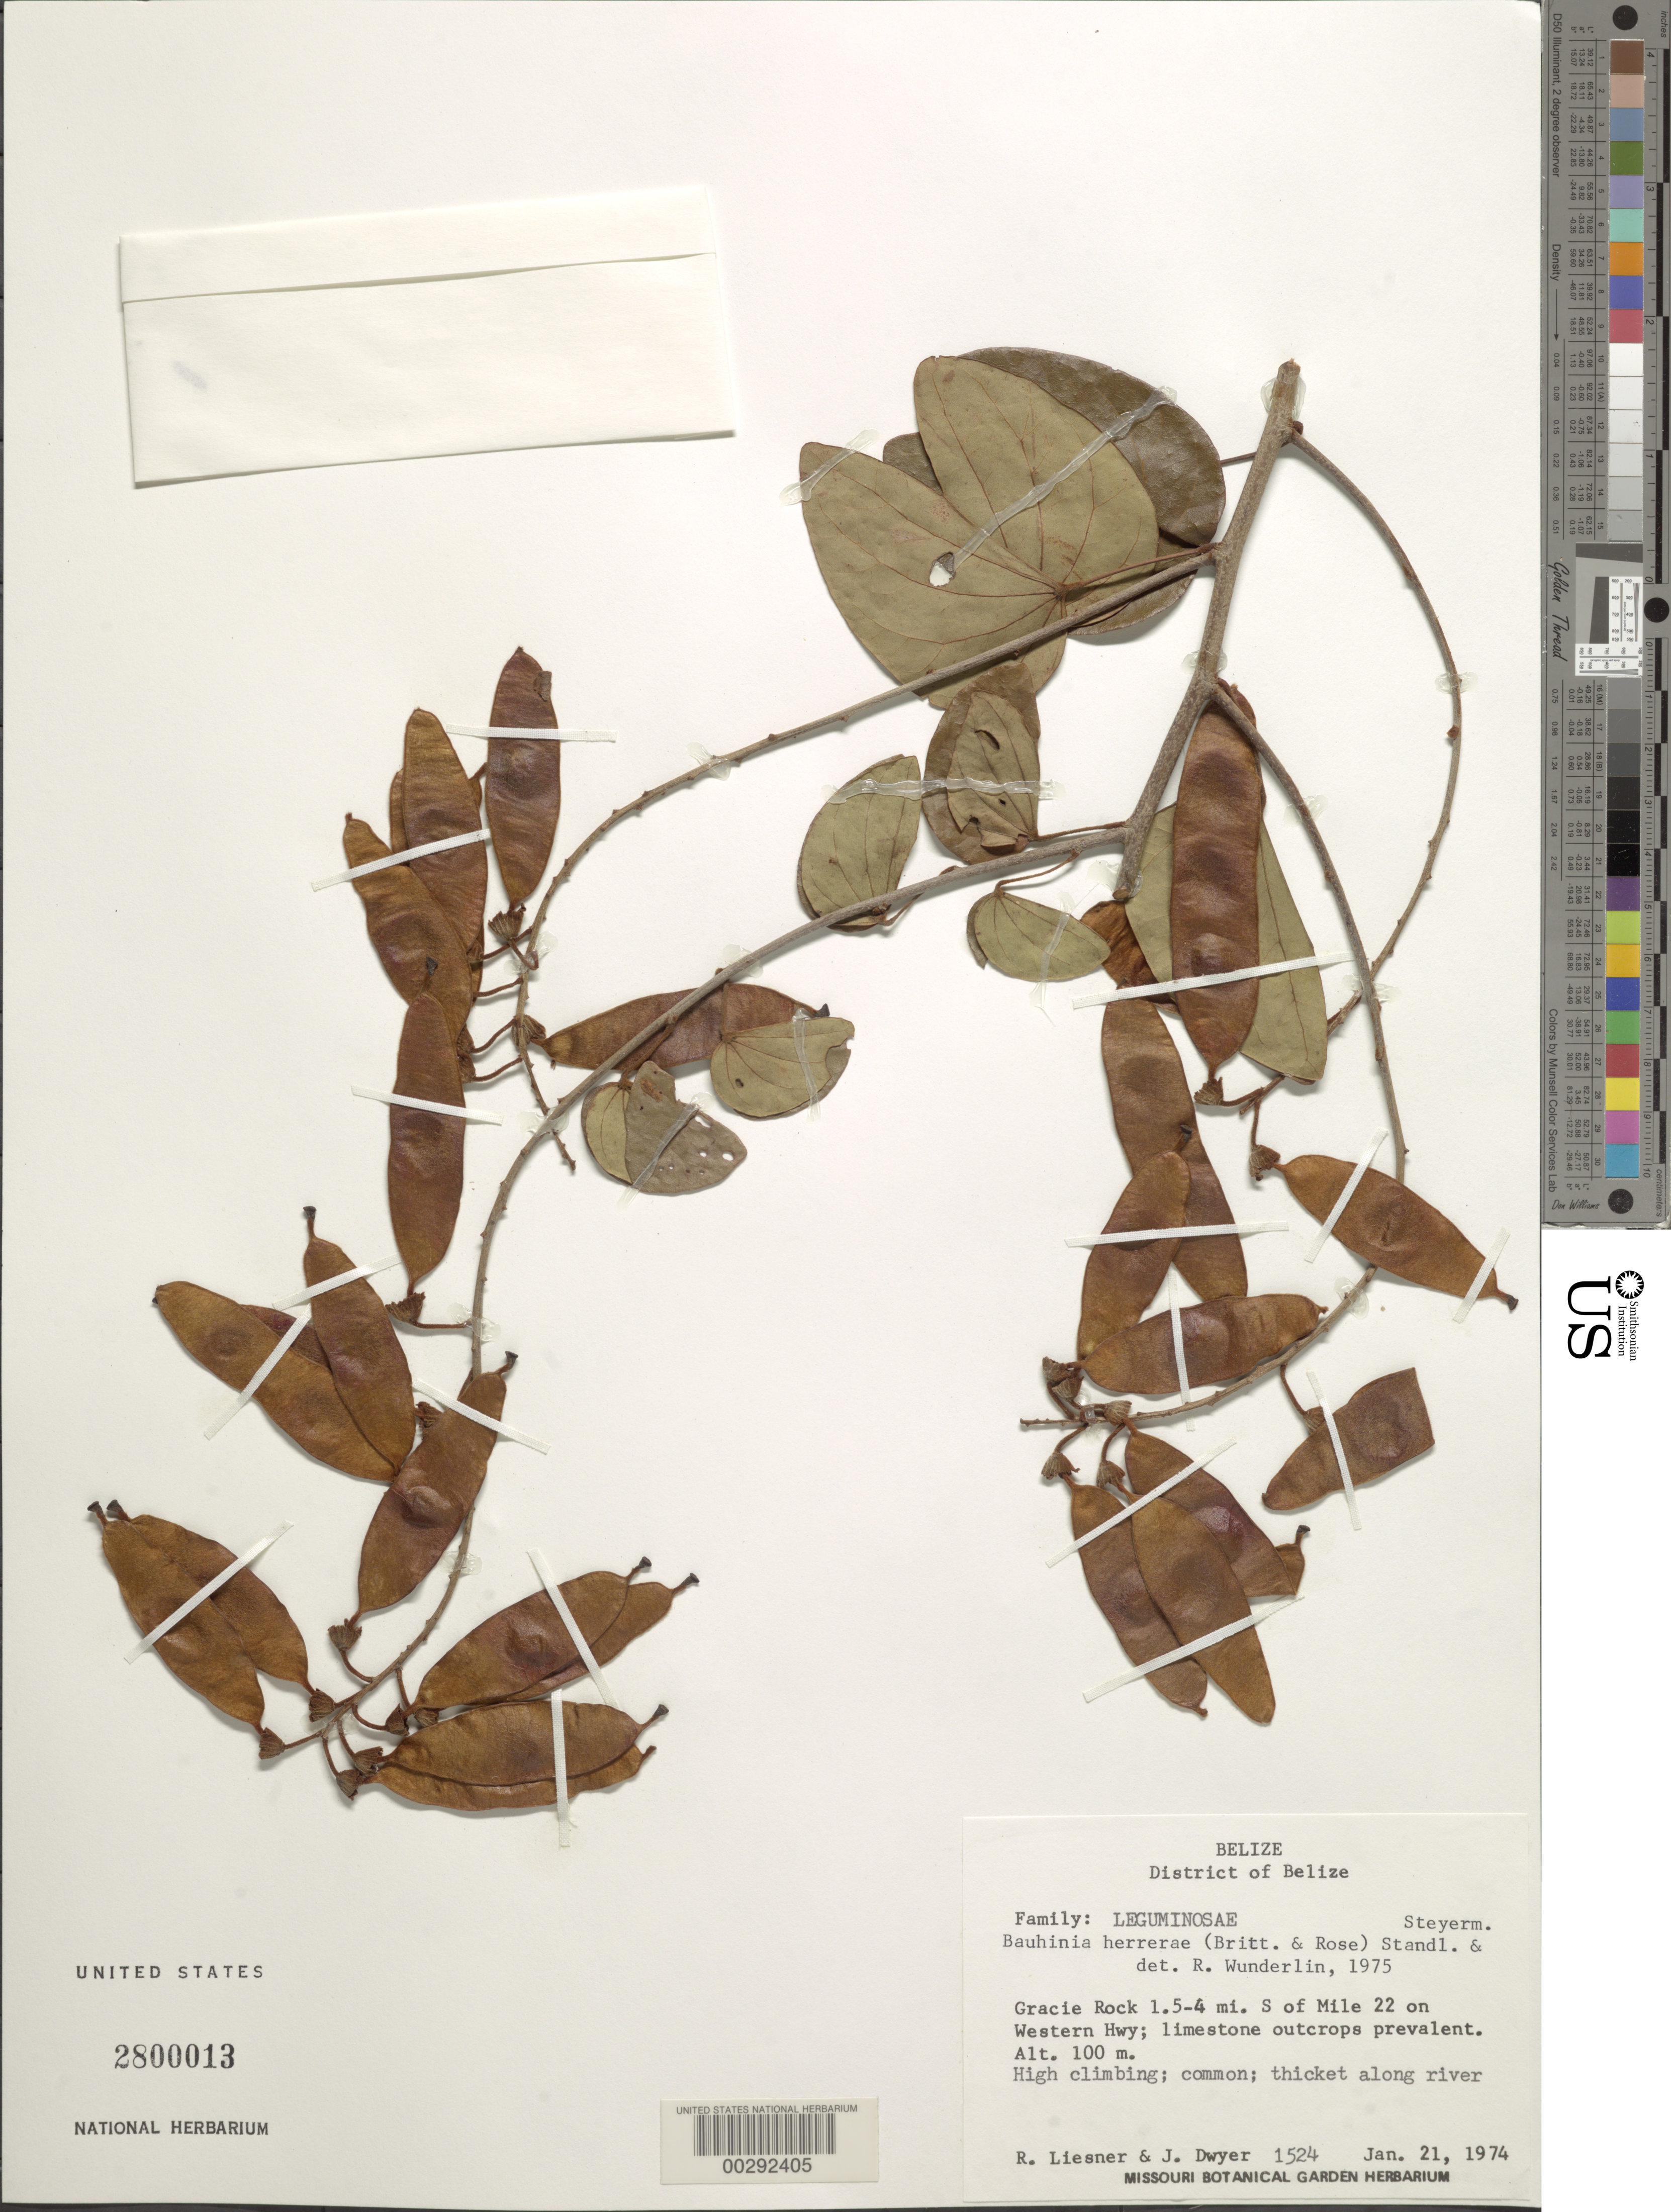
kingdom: Plantae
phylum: Tracheophyta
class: Magnoliopsida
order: Fabales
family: Fabaceae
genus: Bauhinia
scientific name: Bauhinia herrerae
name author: (Britton & Rose) Standl. & Steyerm.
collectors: R. L. Liesner & J. D. Dwyer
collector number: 1524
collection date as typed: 21 Jan 1974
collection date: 1974-01-21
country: Belize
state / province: Belize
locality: Gracie Rock 1.5 - 4 mi S of mile 22 on Western Hwy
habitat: Thicket along river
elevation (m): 100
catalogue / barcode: US 2800013